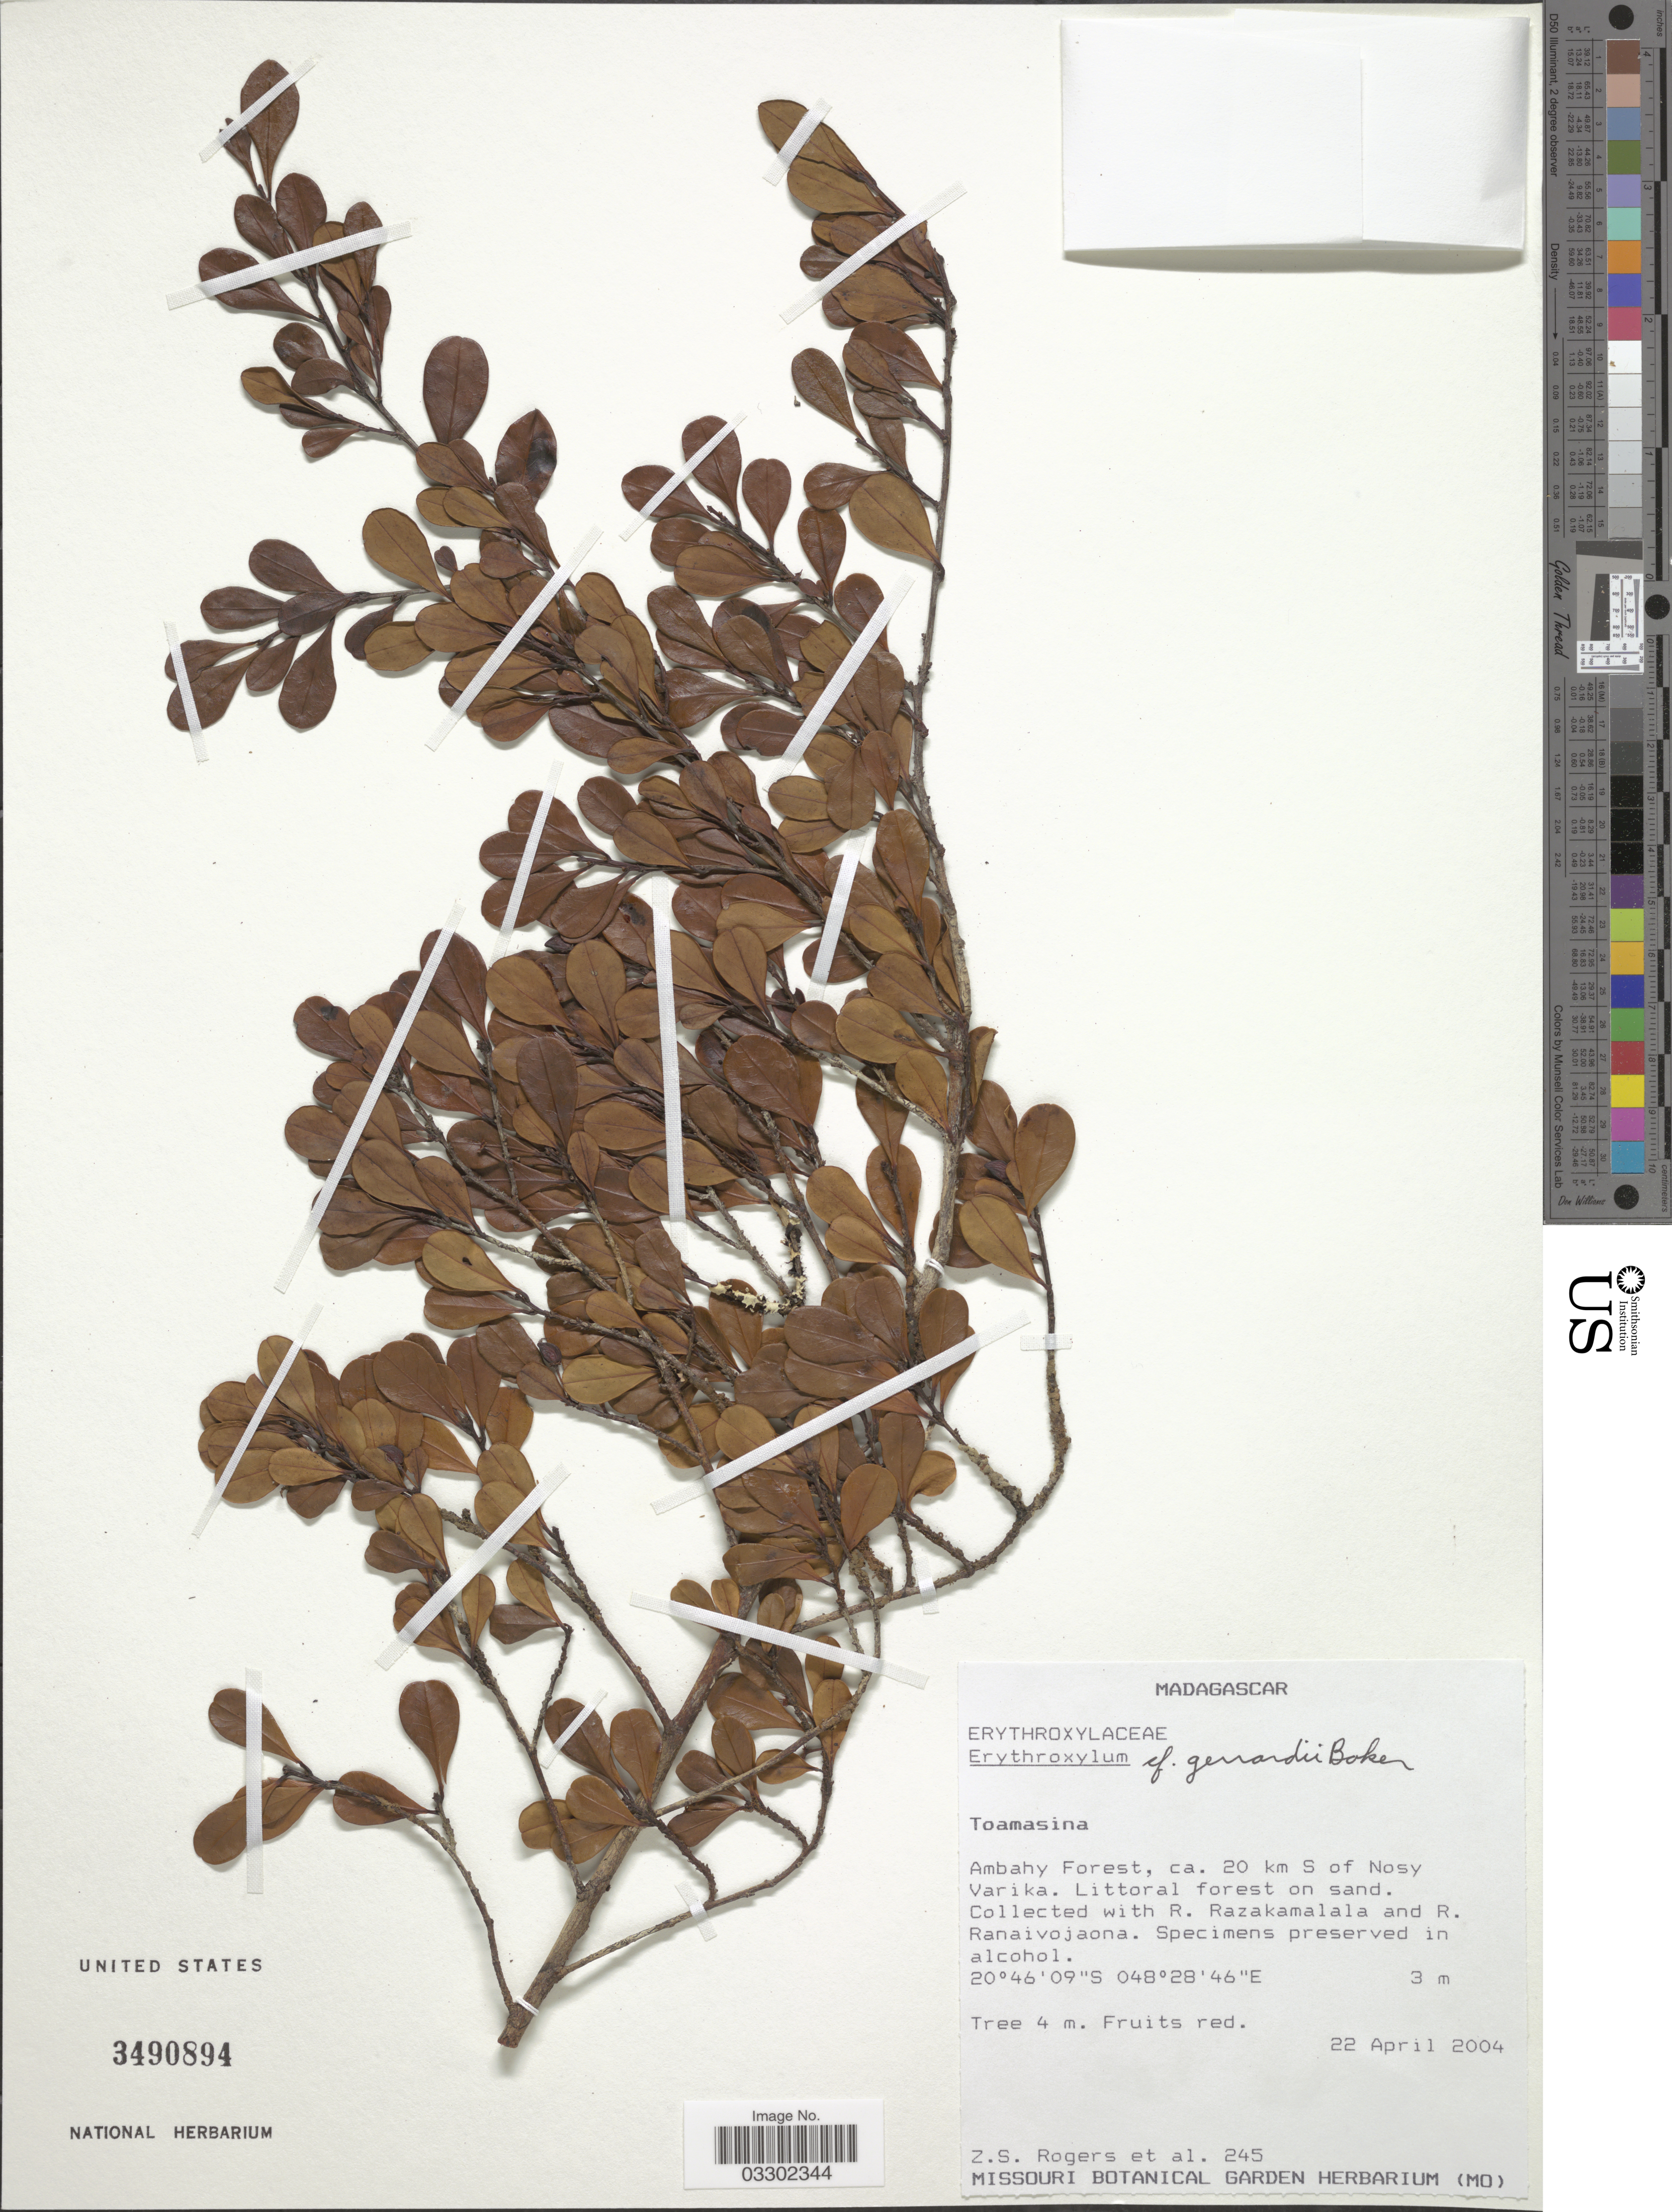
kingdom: Plantae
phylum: Tracheophyta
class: Magnoliopsida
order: Malpighiales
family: Erythroxylaceae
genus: Erythroxylum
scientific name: Erythroxylum gerrardii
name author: Baker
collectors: Z. S. Rogers, R. Razakamalala & R. Ranaivojaona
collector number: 245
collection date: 2004-04-22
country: Madagascar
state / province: Vatovavy Fitovinany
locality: Ambahy Forest, ca. 20 km S of Nosy Varika.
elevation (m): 3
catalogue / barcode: US 3490894